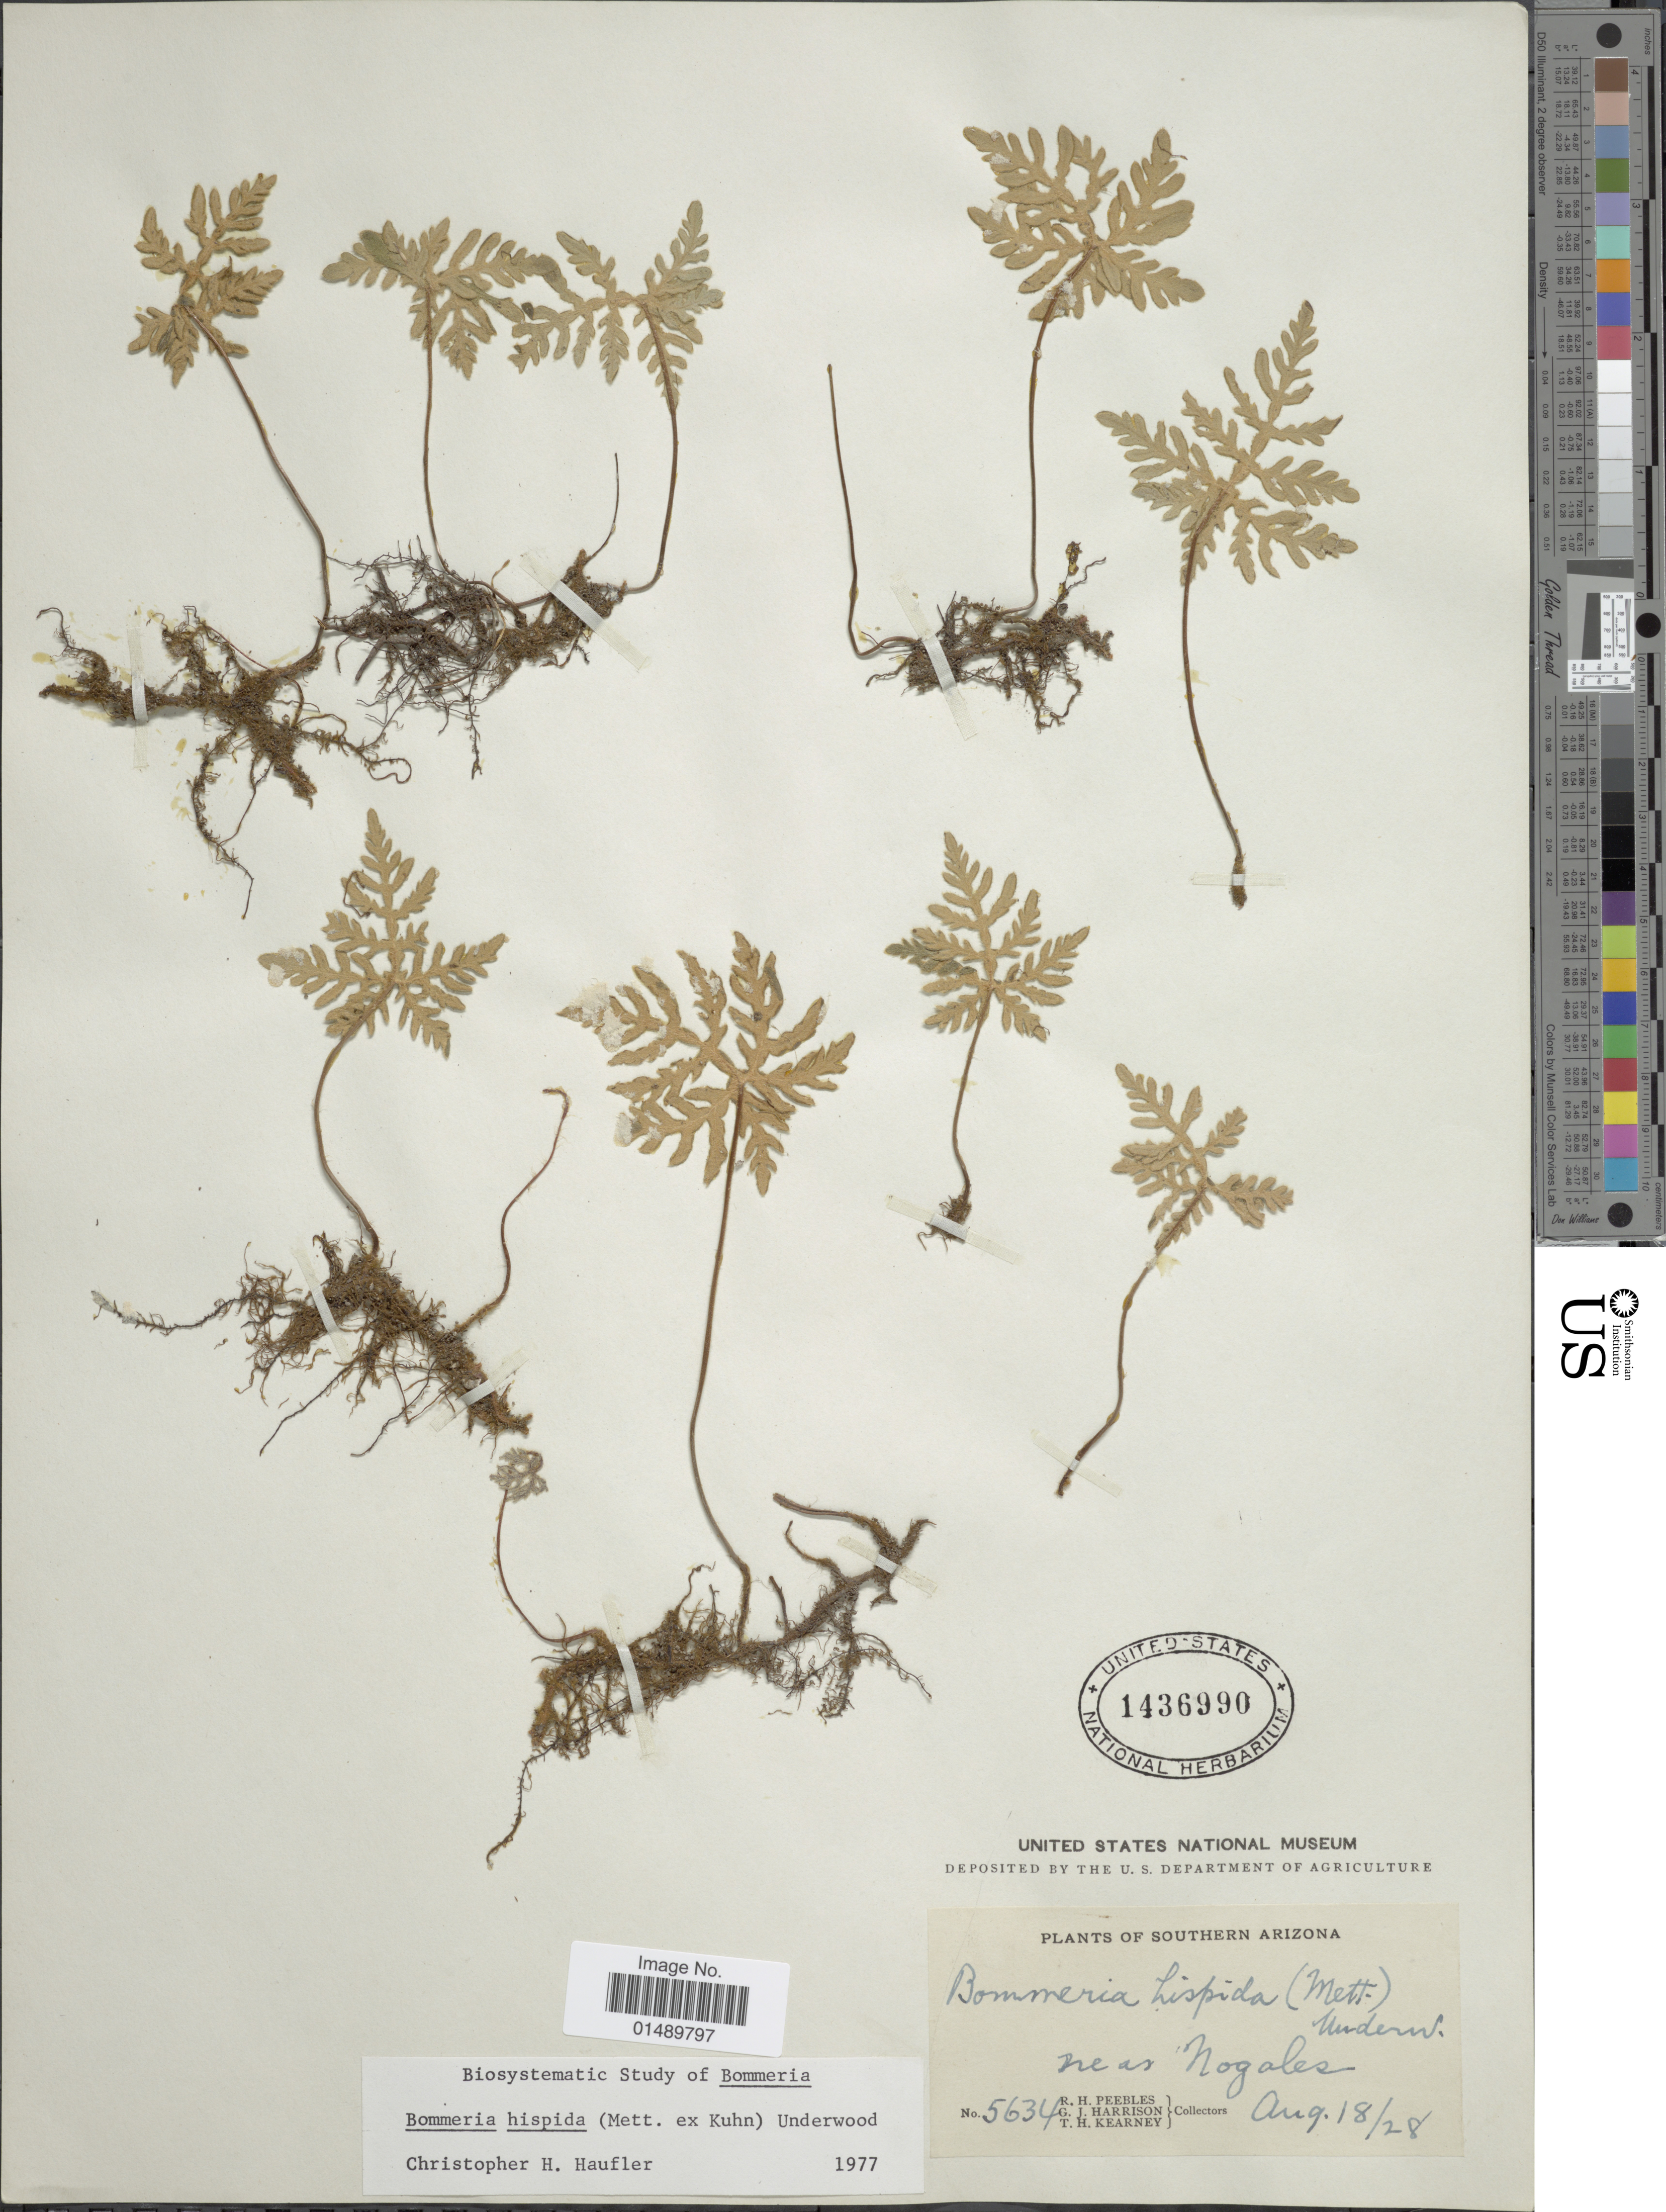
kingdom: Plantae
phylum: Tracheophyta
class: Polypodiopsida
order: Polypodiales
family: Pteridaceae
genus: Bommeria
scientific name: Bommeria hispida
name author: (Mett. ex Kuhn) Underw.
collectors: R. H. Peebles, G. J. Harrison & T. H. Kearney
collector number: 5634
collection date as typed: Transcribed d/m/y: 18/8/28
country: United States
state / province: Arizona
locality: Southern Arizona, near Nogales.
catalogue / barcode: US 1436990